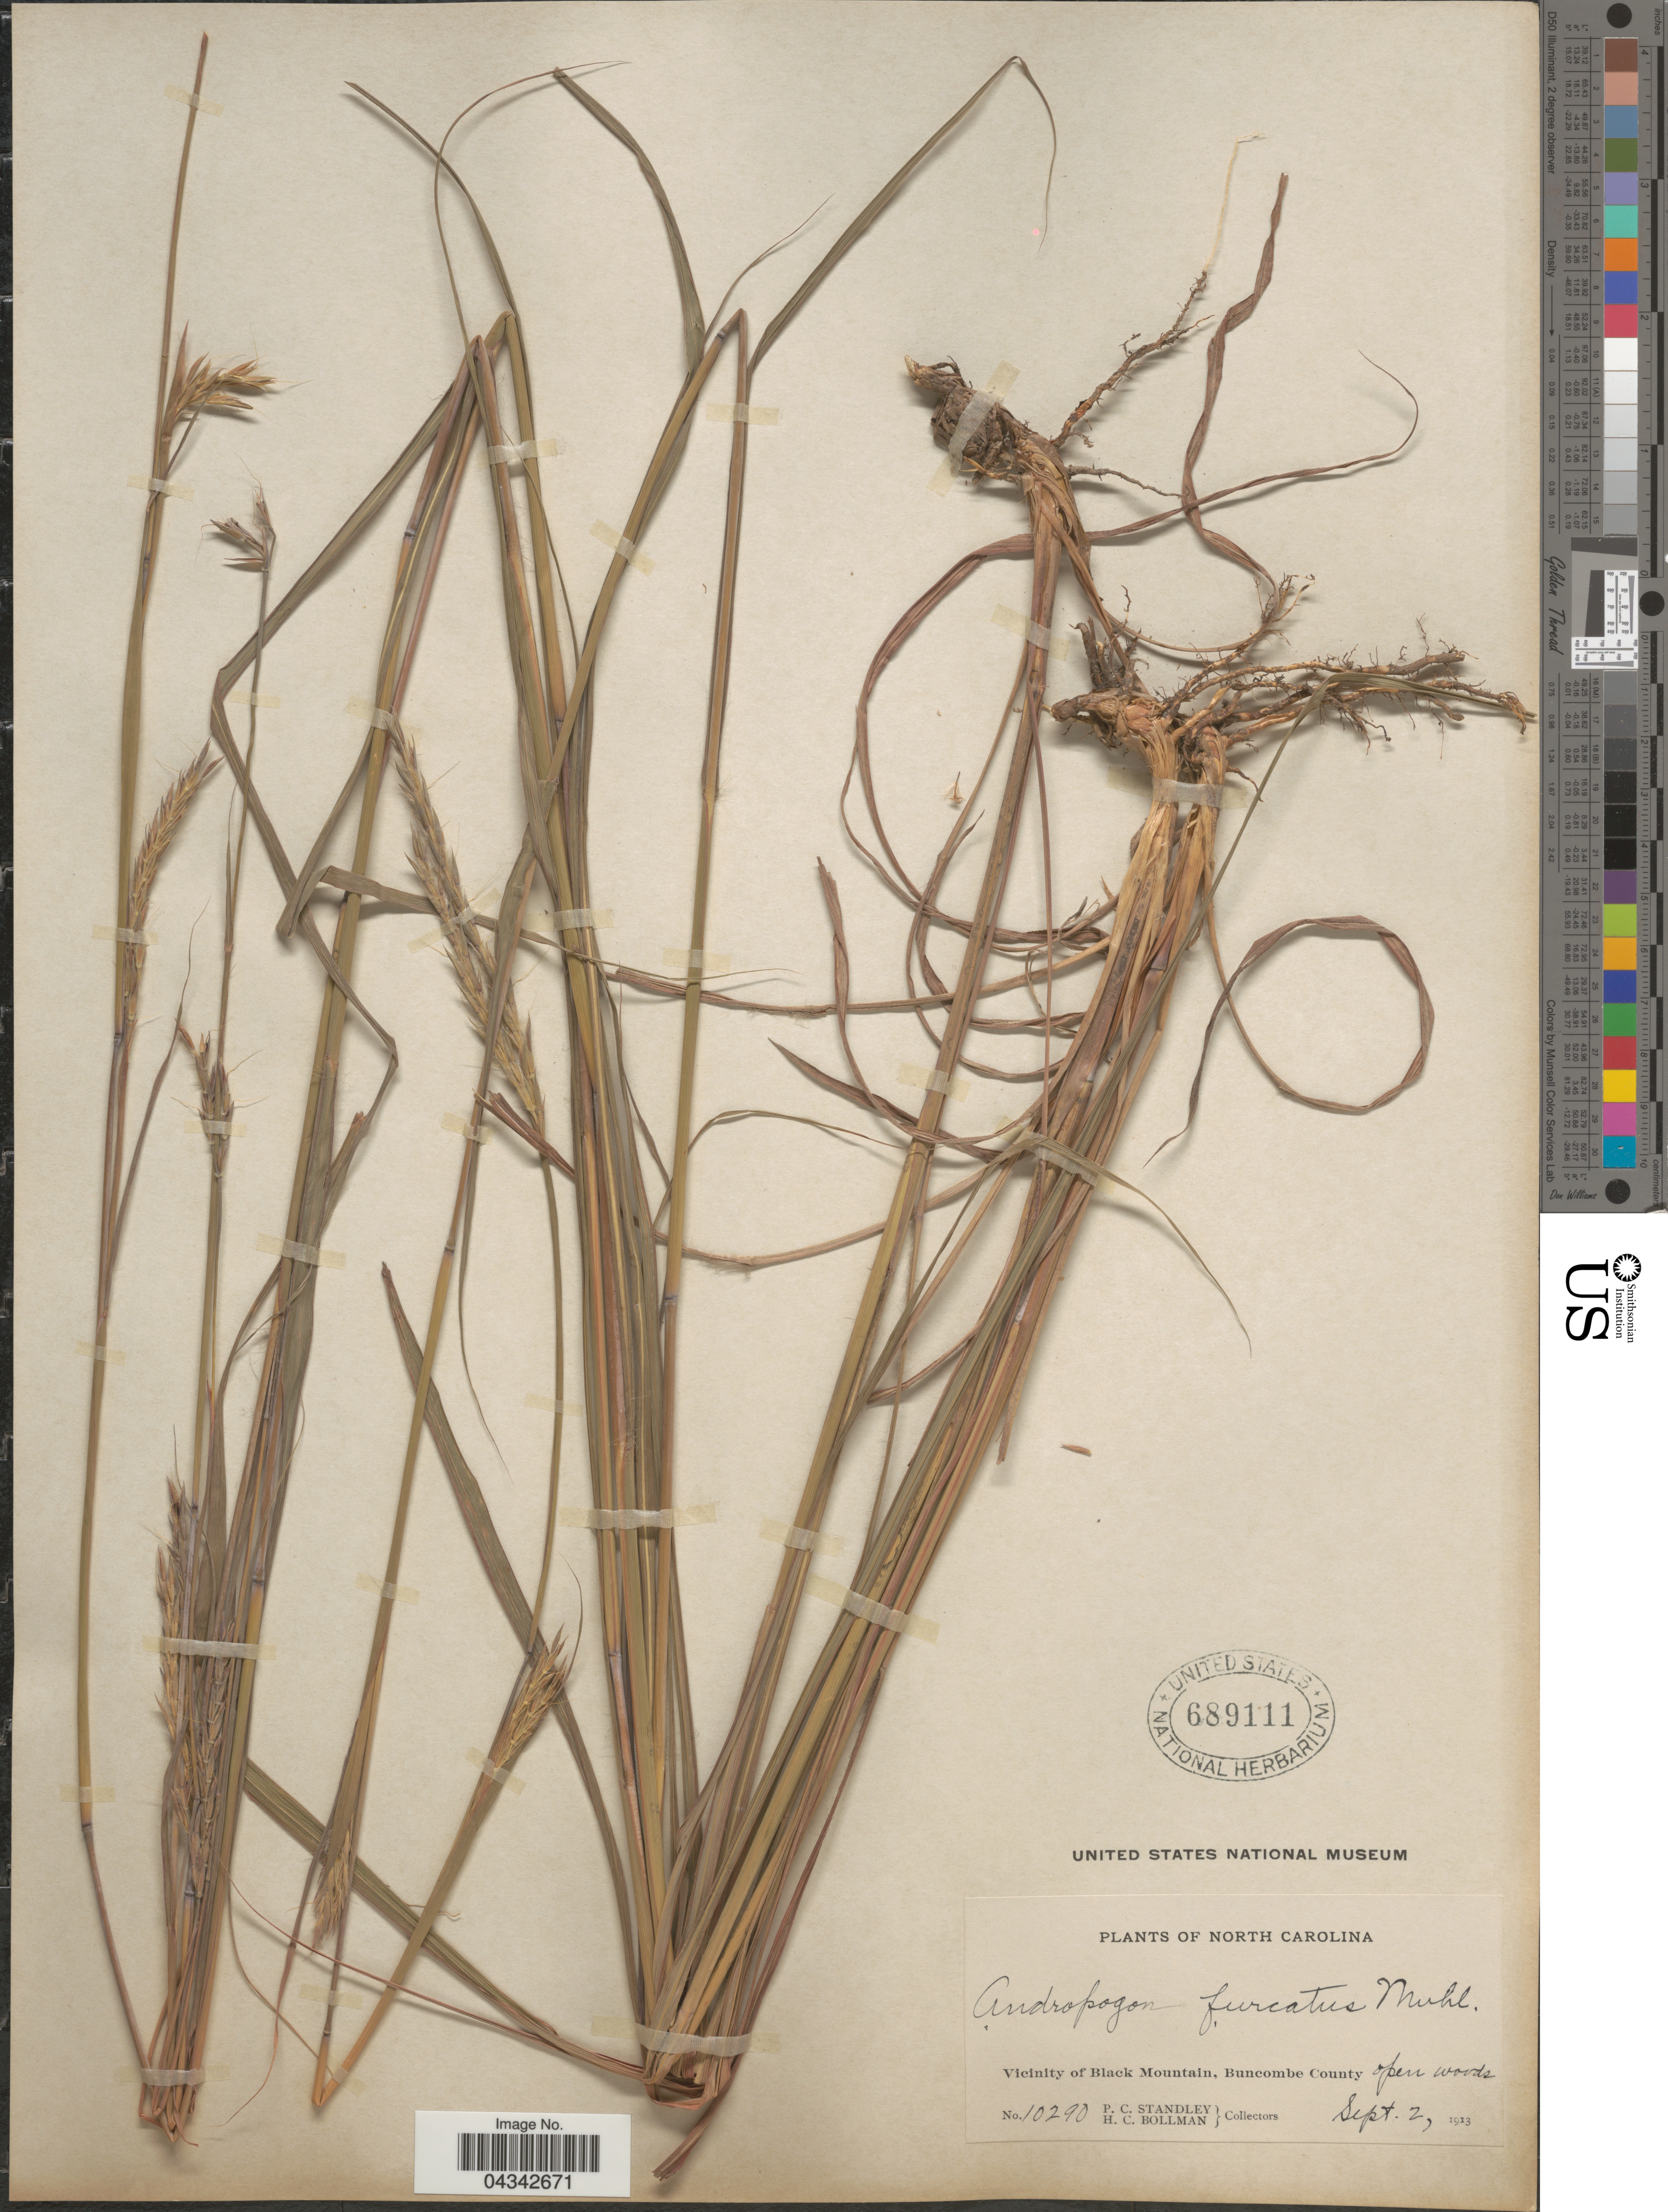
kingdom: Plantae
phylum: Tracheophyta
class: Liliopsida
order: Poales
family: Poaceae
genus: Andropogon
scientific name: Andropogon gerardii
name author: Vitman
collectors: P. C. Standley & H. C. Bollman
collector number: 10290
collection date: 1913-09-02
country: United States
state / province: North Carolina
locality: Vicinity of Black Mountain, Buncombe County.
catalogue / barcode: US 689111